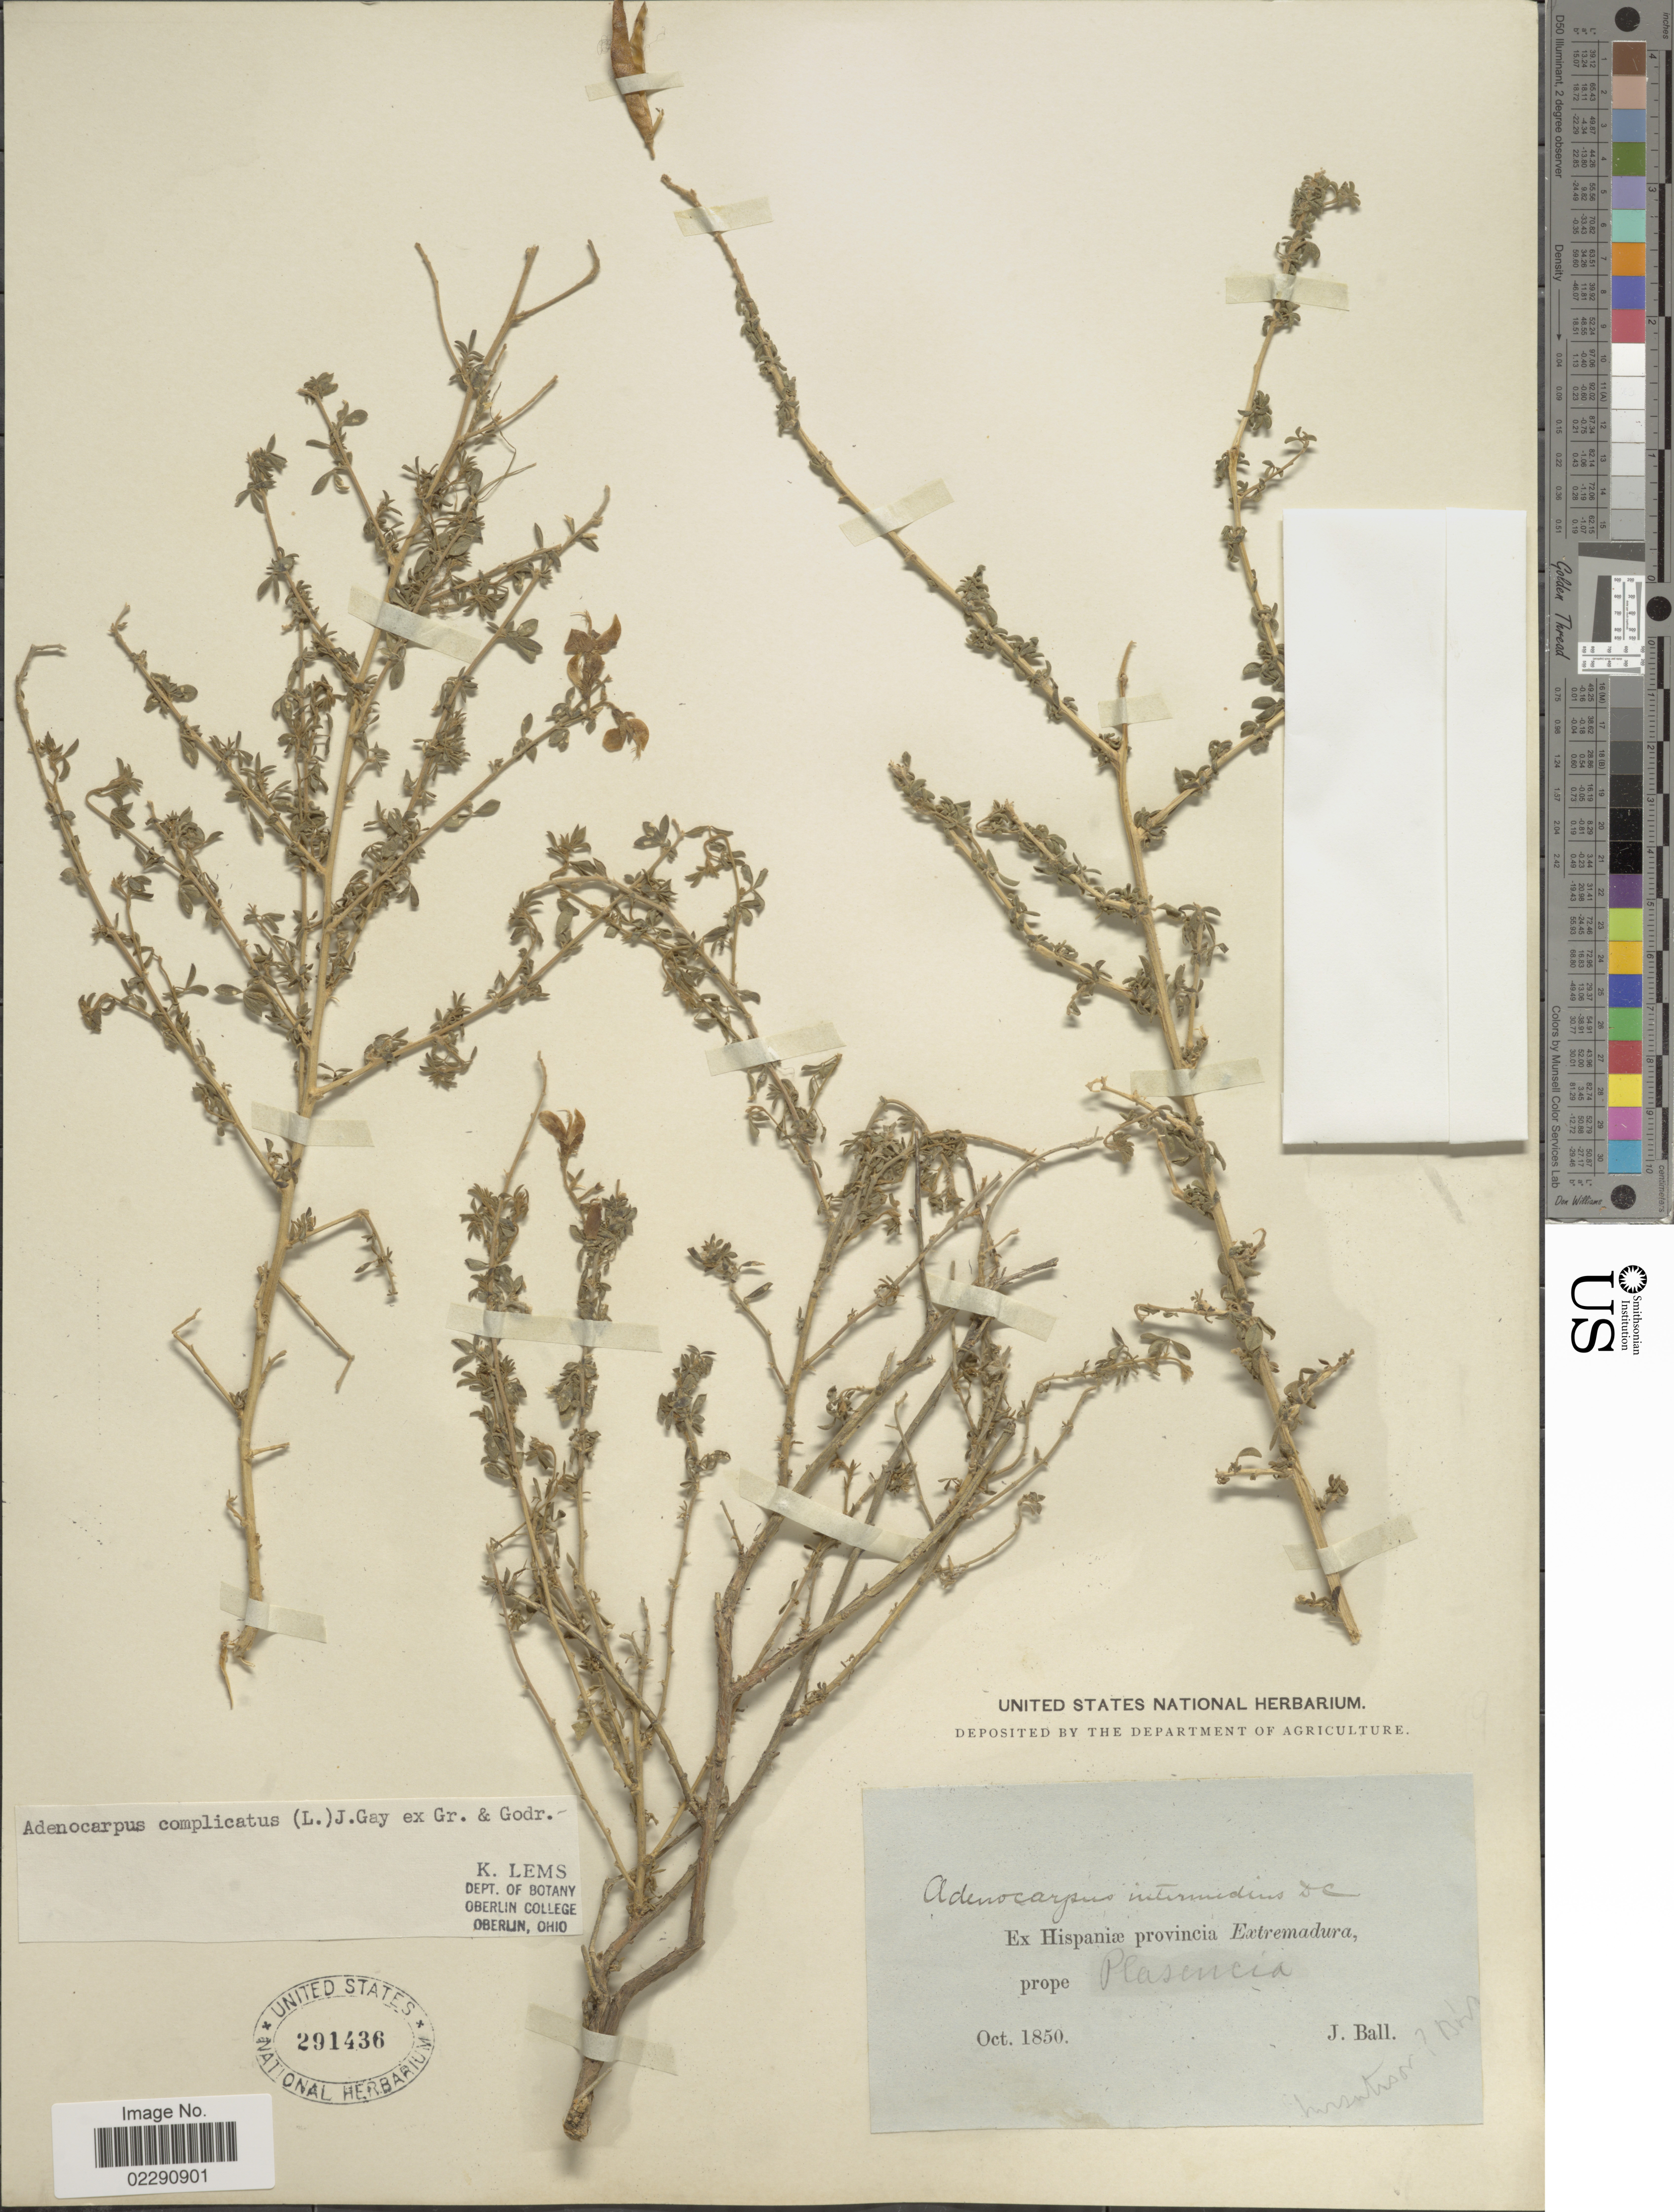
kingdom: Plantae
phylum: Tracheophyta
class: Magnoliopsida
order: Fabales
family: Fabaceae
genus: Adenocarpus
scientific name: Adenocarpus complicatus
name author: J. Gay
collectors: J. Ball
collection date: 1850-10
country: Spain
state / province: Extremadura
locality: Hispaniae, prope Plasencia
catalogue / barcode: US 291436